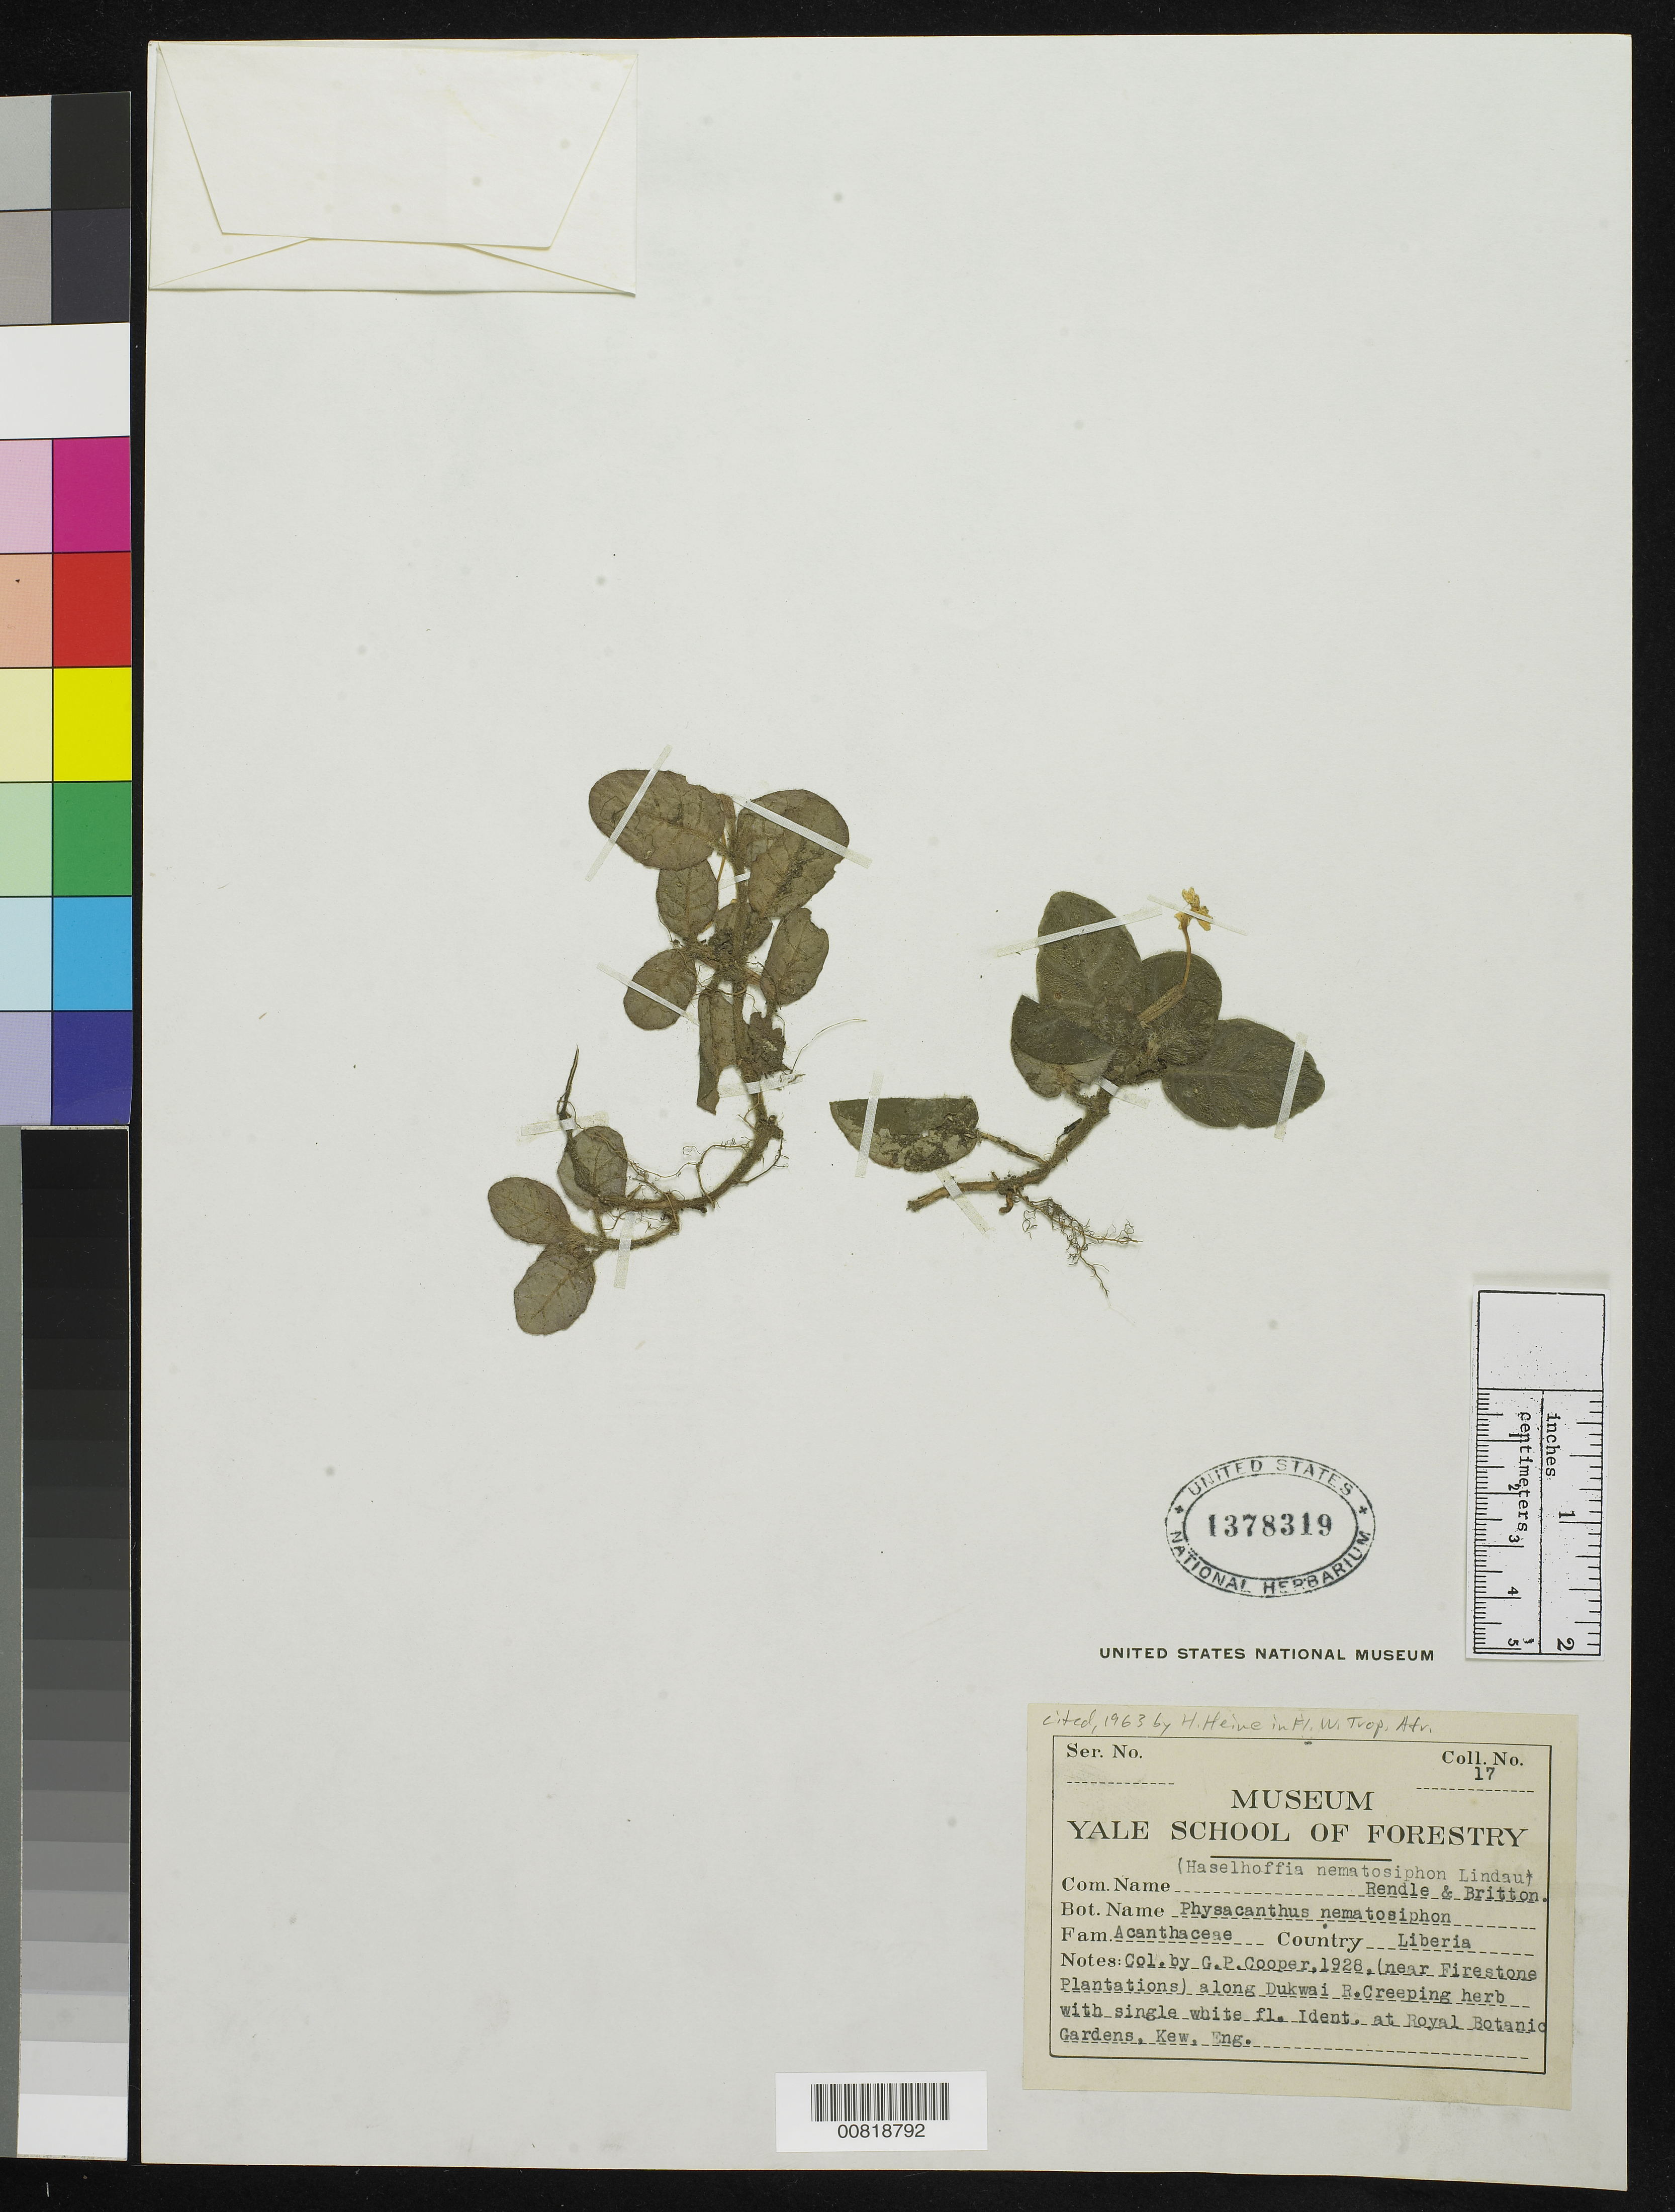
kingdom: Plantae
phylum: Tracheophyta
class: Magnoliopsida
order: Lamiales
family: Acanthaceae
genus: Physacanthus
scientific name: Physacanthus nematosiphon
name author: (Lindau) Rendle & Britten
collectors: G. Cooper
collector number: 17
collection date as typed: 1928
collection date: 1928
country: Liberia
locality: (near Firestone Plantations) along Dukwai River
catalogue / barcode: US 1378319